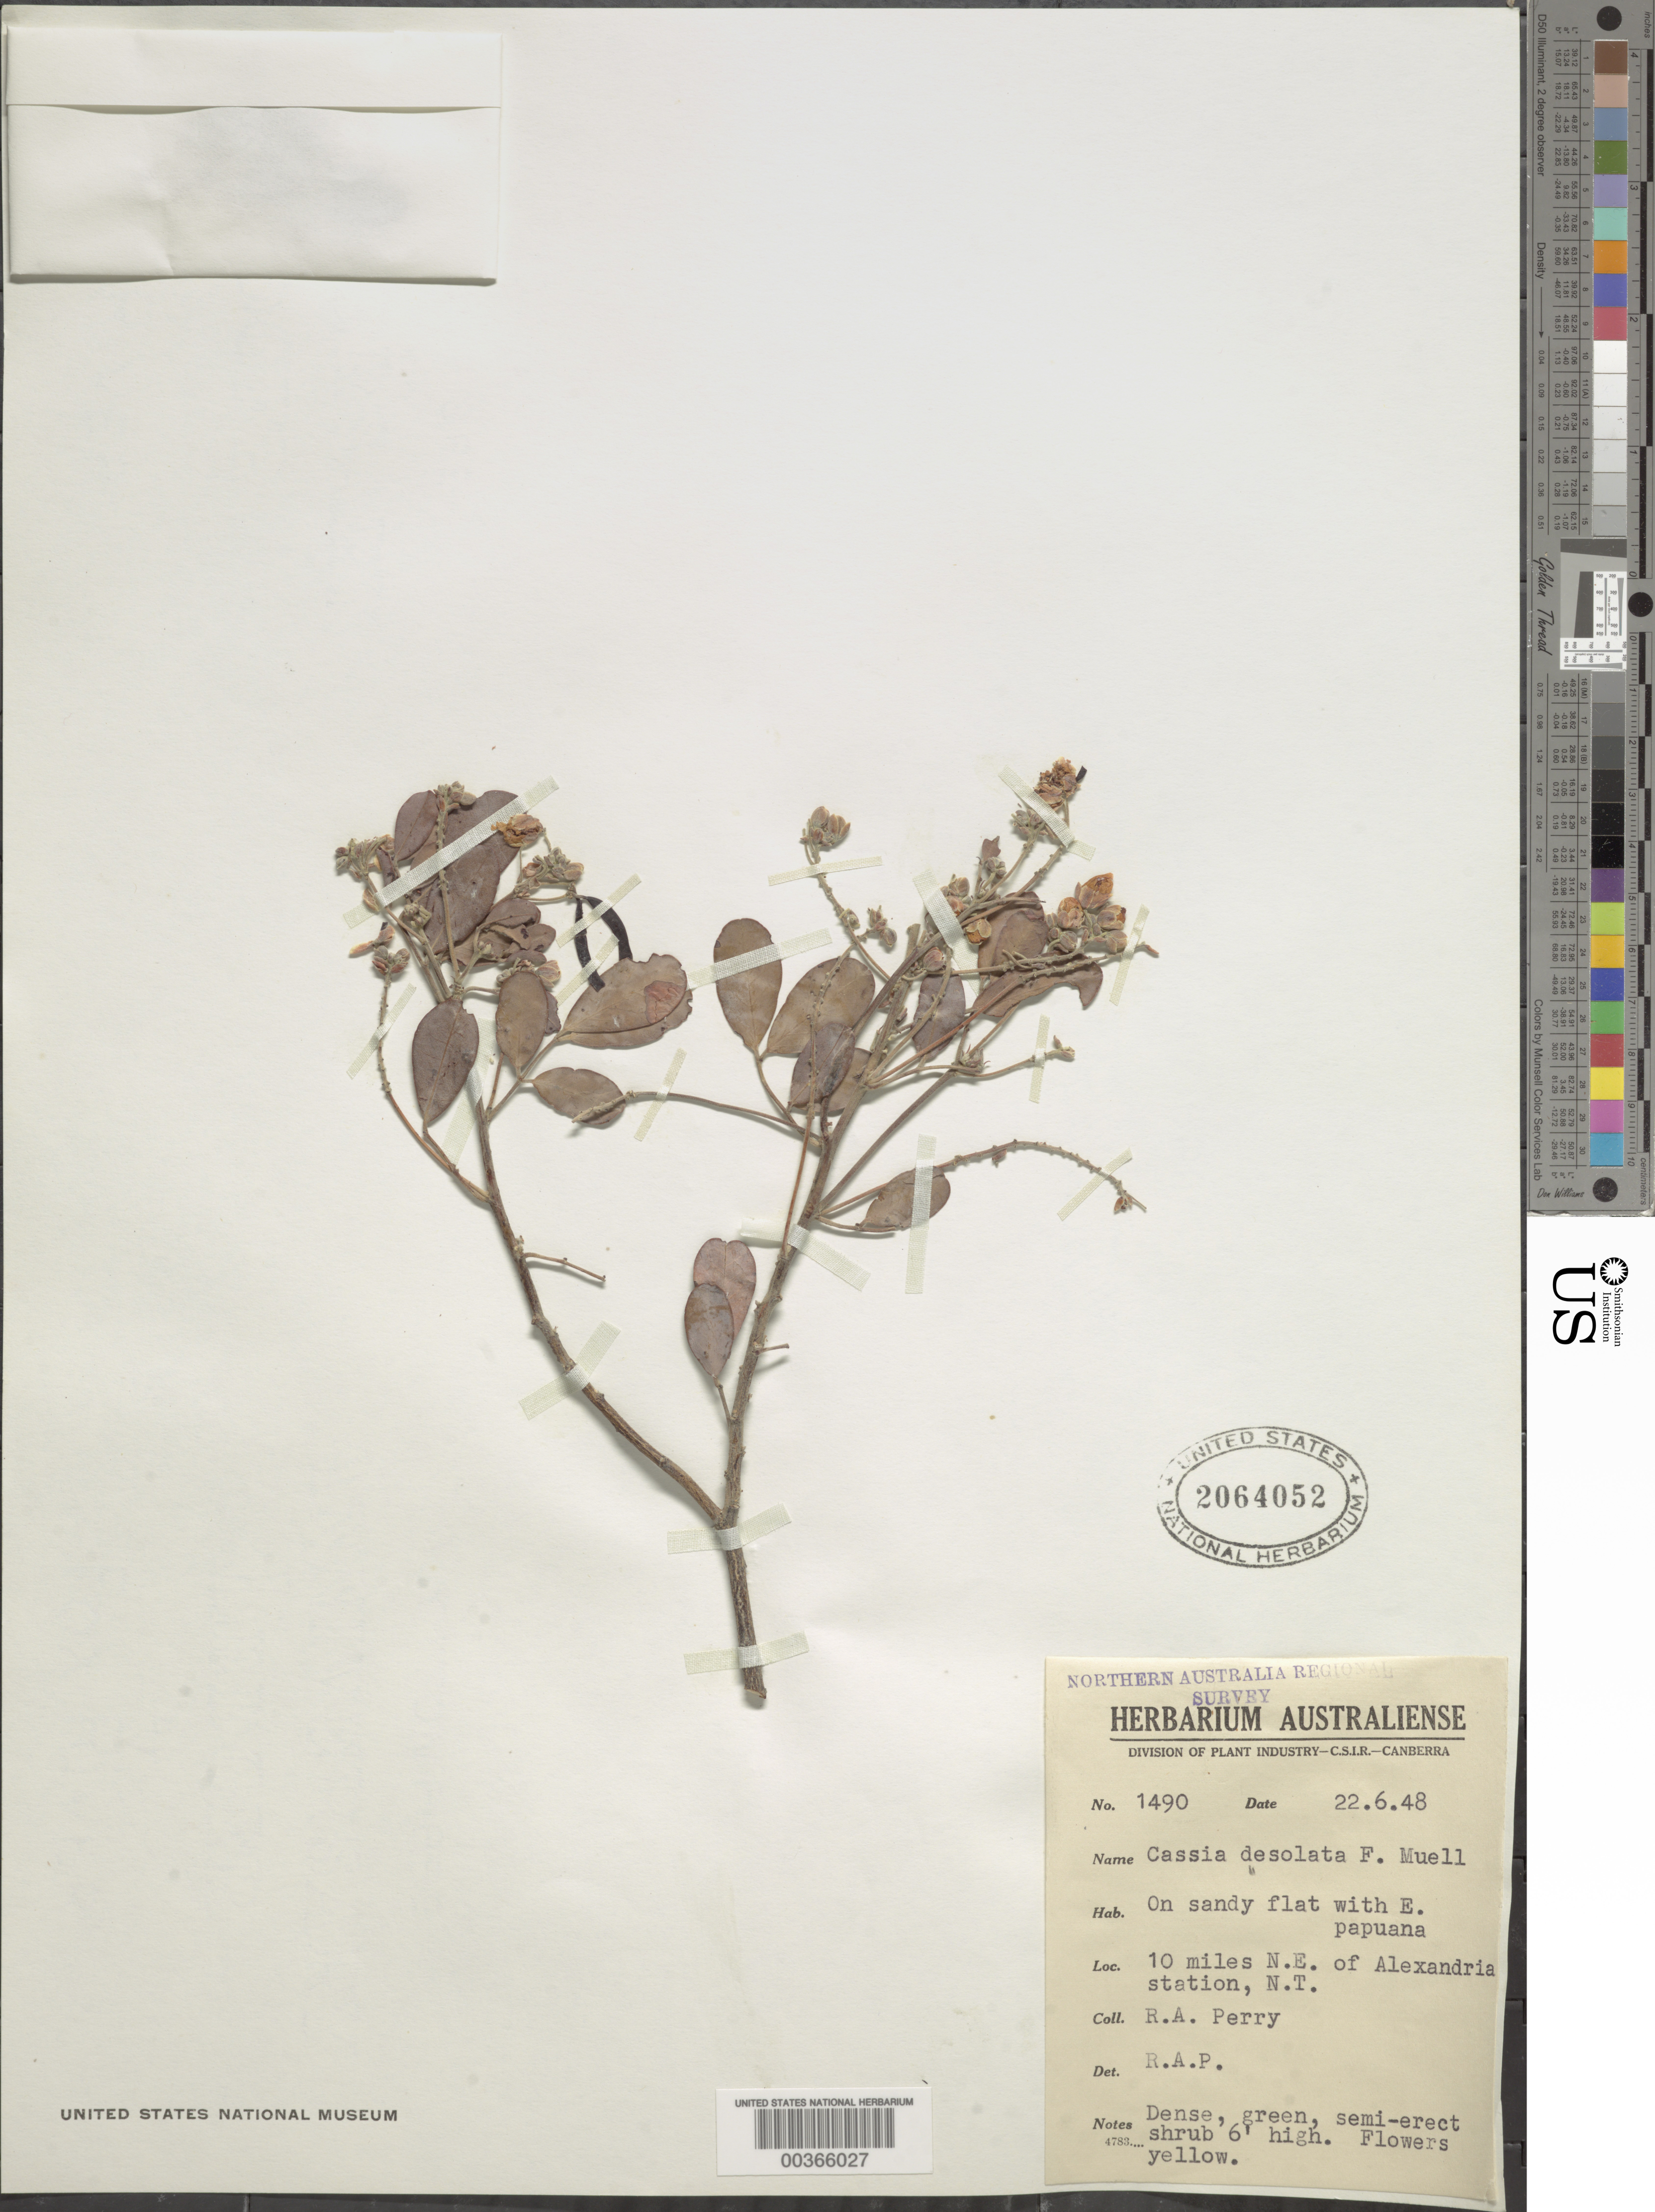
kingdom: Plantae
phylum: Tracheophyta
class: Magnoliopsida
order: Fabales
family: Fabaceae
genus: Senna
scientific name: Senna artemisioides subsp. x sturtii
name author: (R. Br.) Randell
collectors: Perry, R. A.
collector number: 1490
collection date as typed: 22 Jun 1948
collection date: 1948-06-22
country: Australia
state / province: Northern Territory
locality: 10 mi ne of alexandria station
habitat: On sandy flat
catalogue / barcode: US 2064052